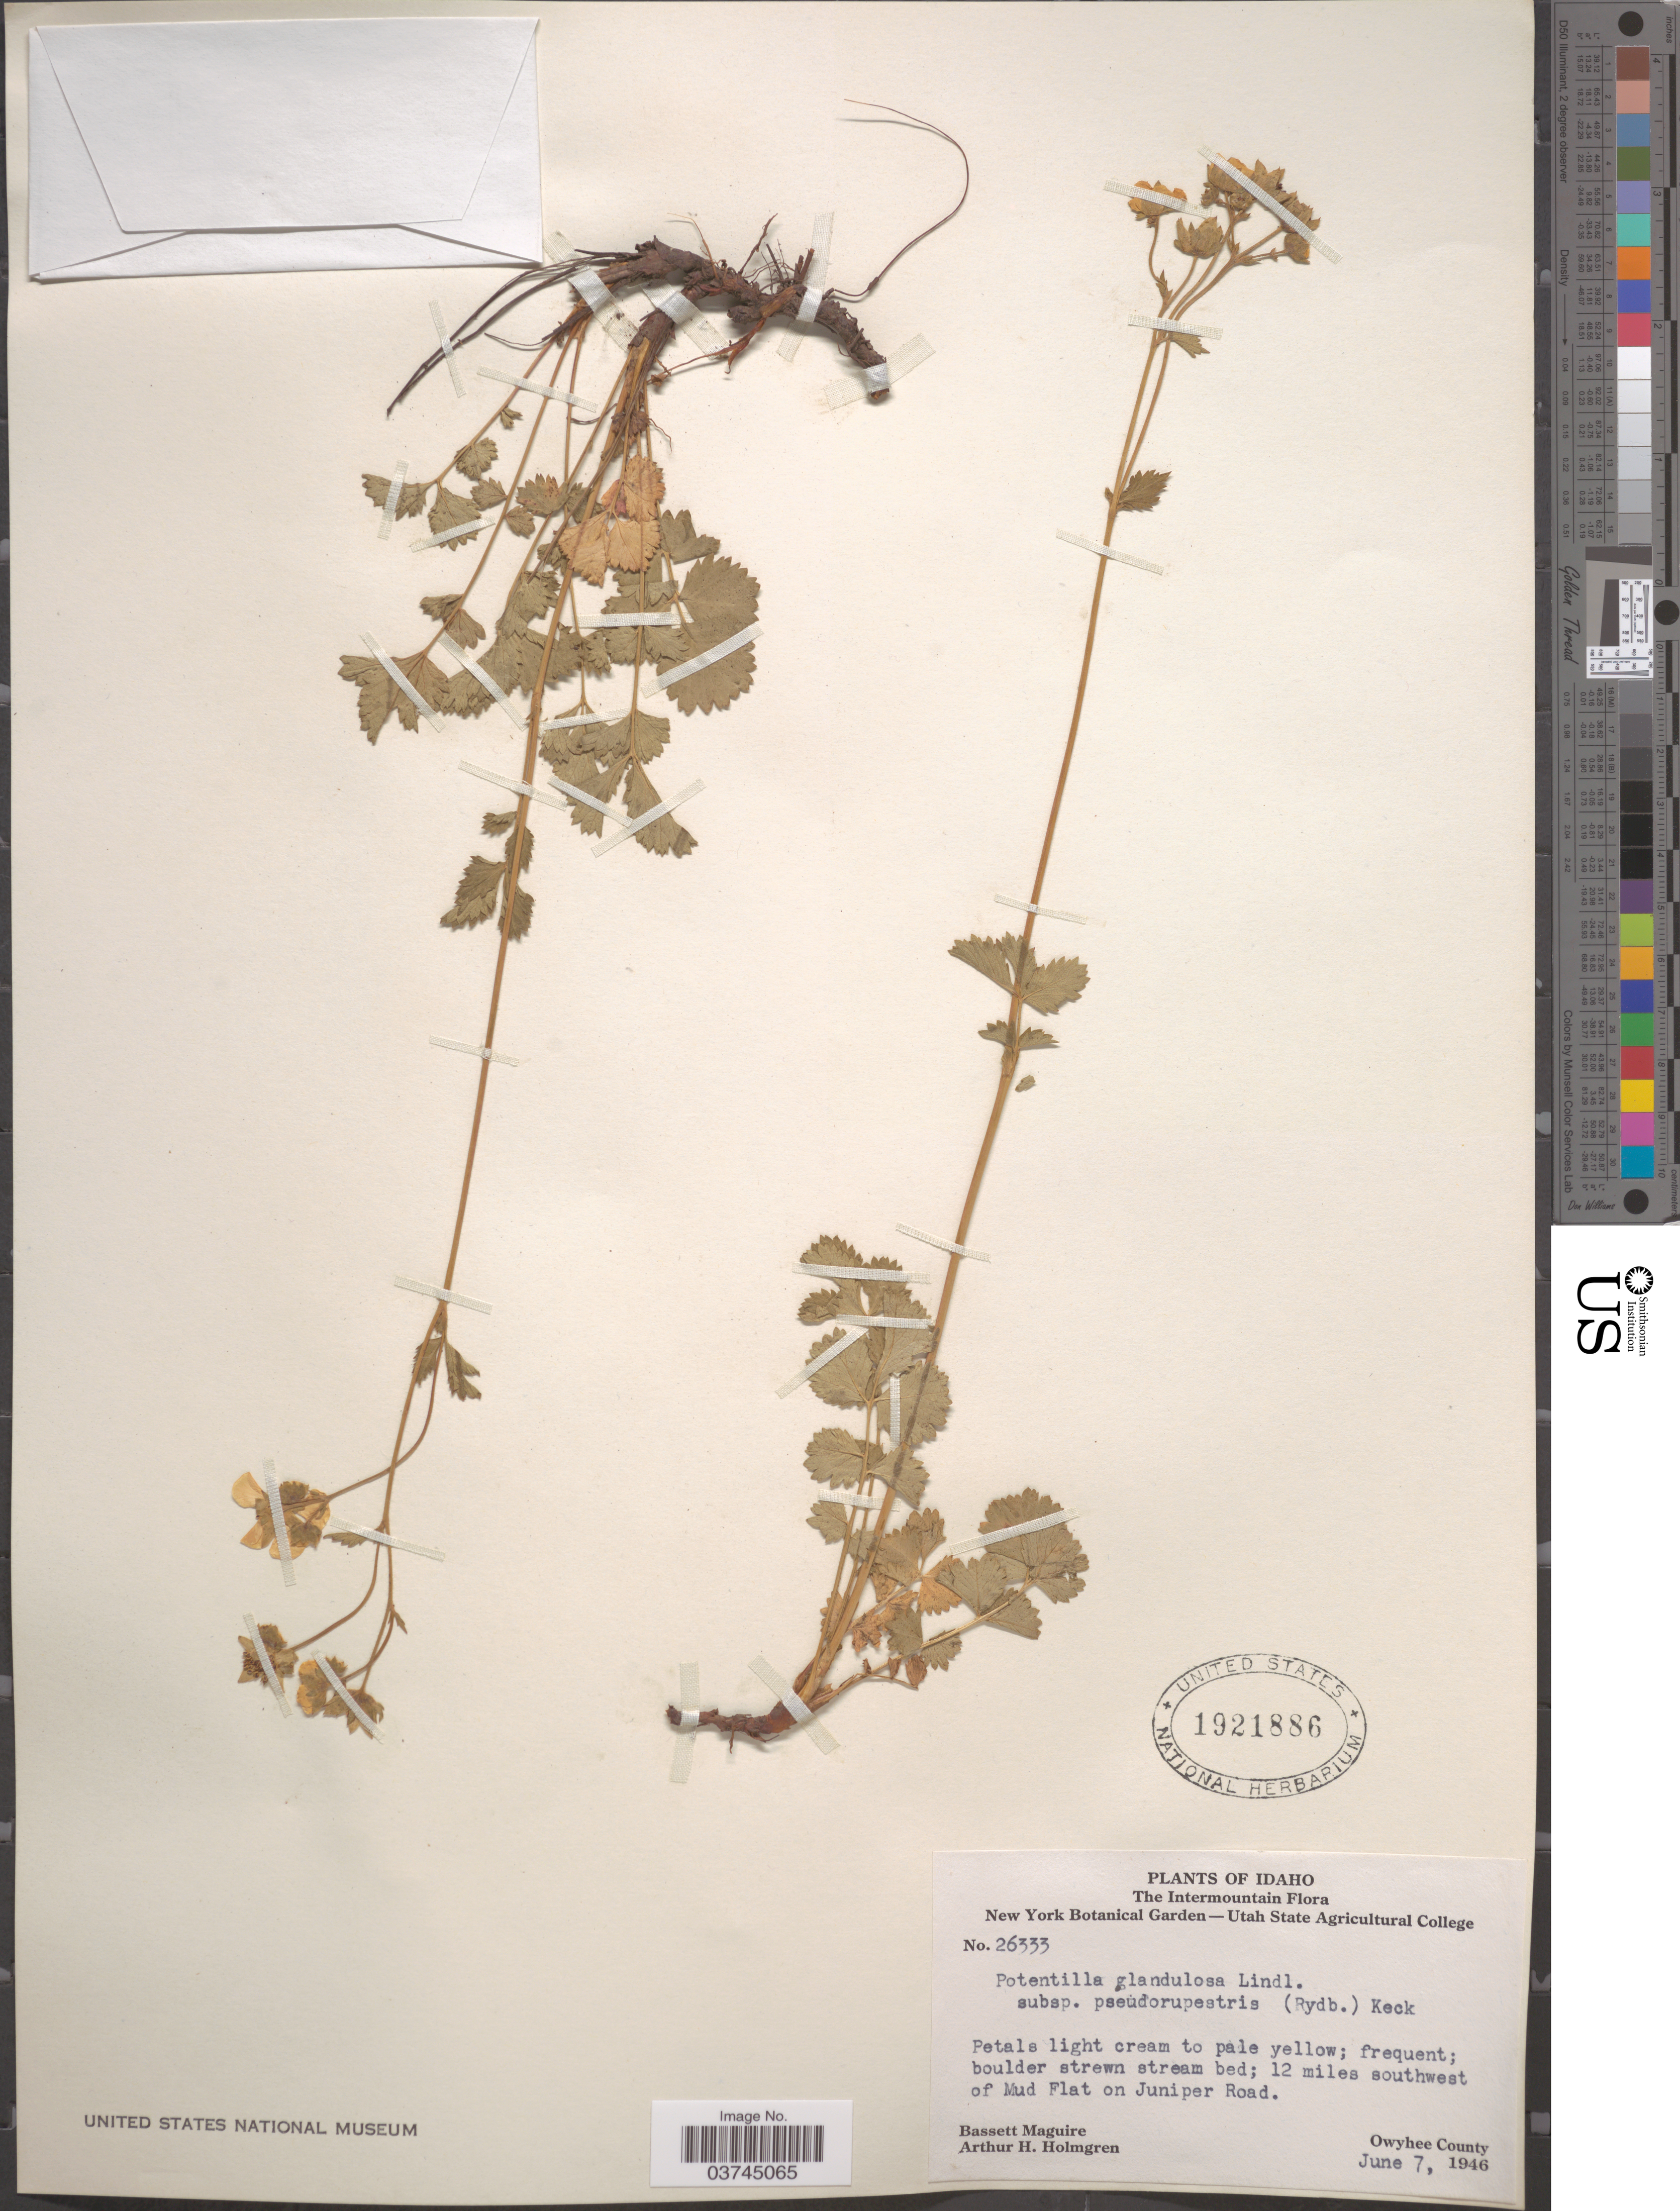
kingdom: Plantae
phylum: Tracheophyta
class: Magnoliopsida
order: Rosales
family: Rosaceae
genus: Drymocallis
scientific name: Drymocallis pseudorupestris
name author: (Rydb.) Rydb.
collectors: B. Maguire & A. H. Holmgren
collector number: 26333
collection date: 1946-06-07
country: United States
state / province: Idaho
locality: The Intermountain. 12 miles southwest of Mud Flat on Juniper Road. Owyhee County.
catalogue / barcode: US 1921886